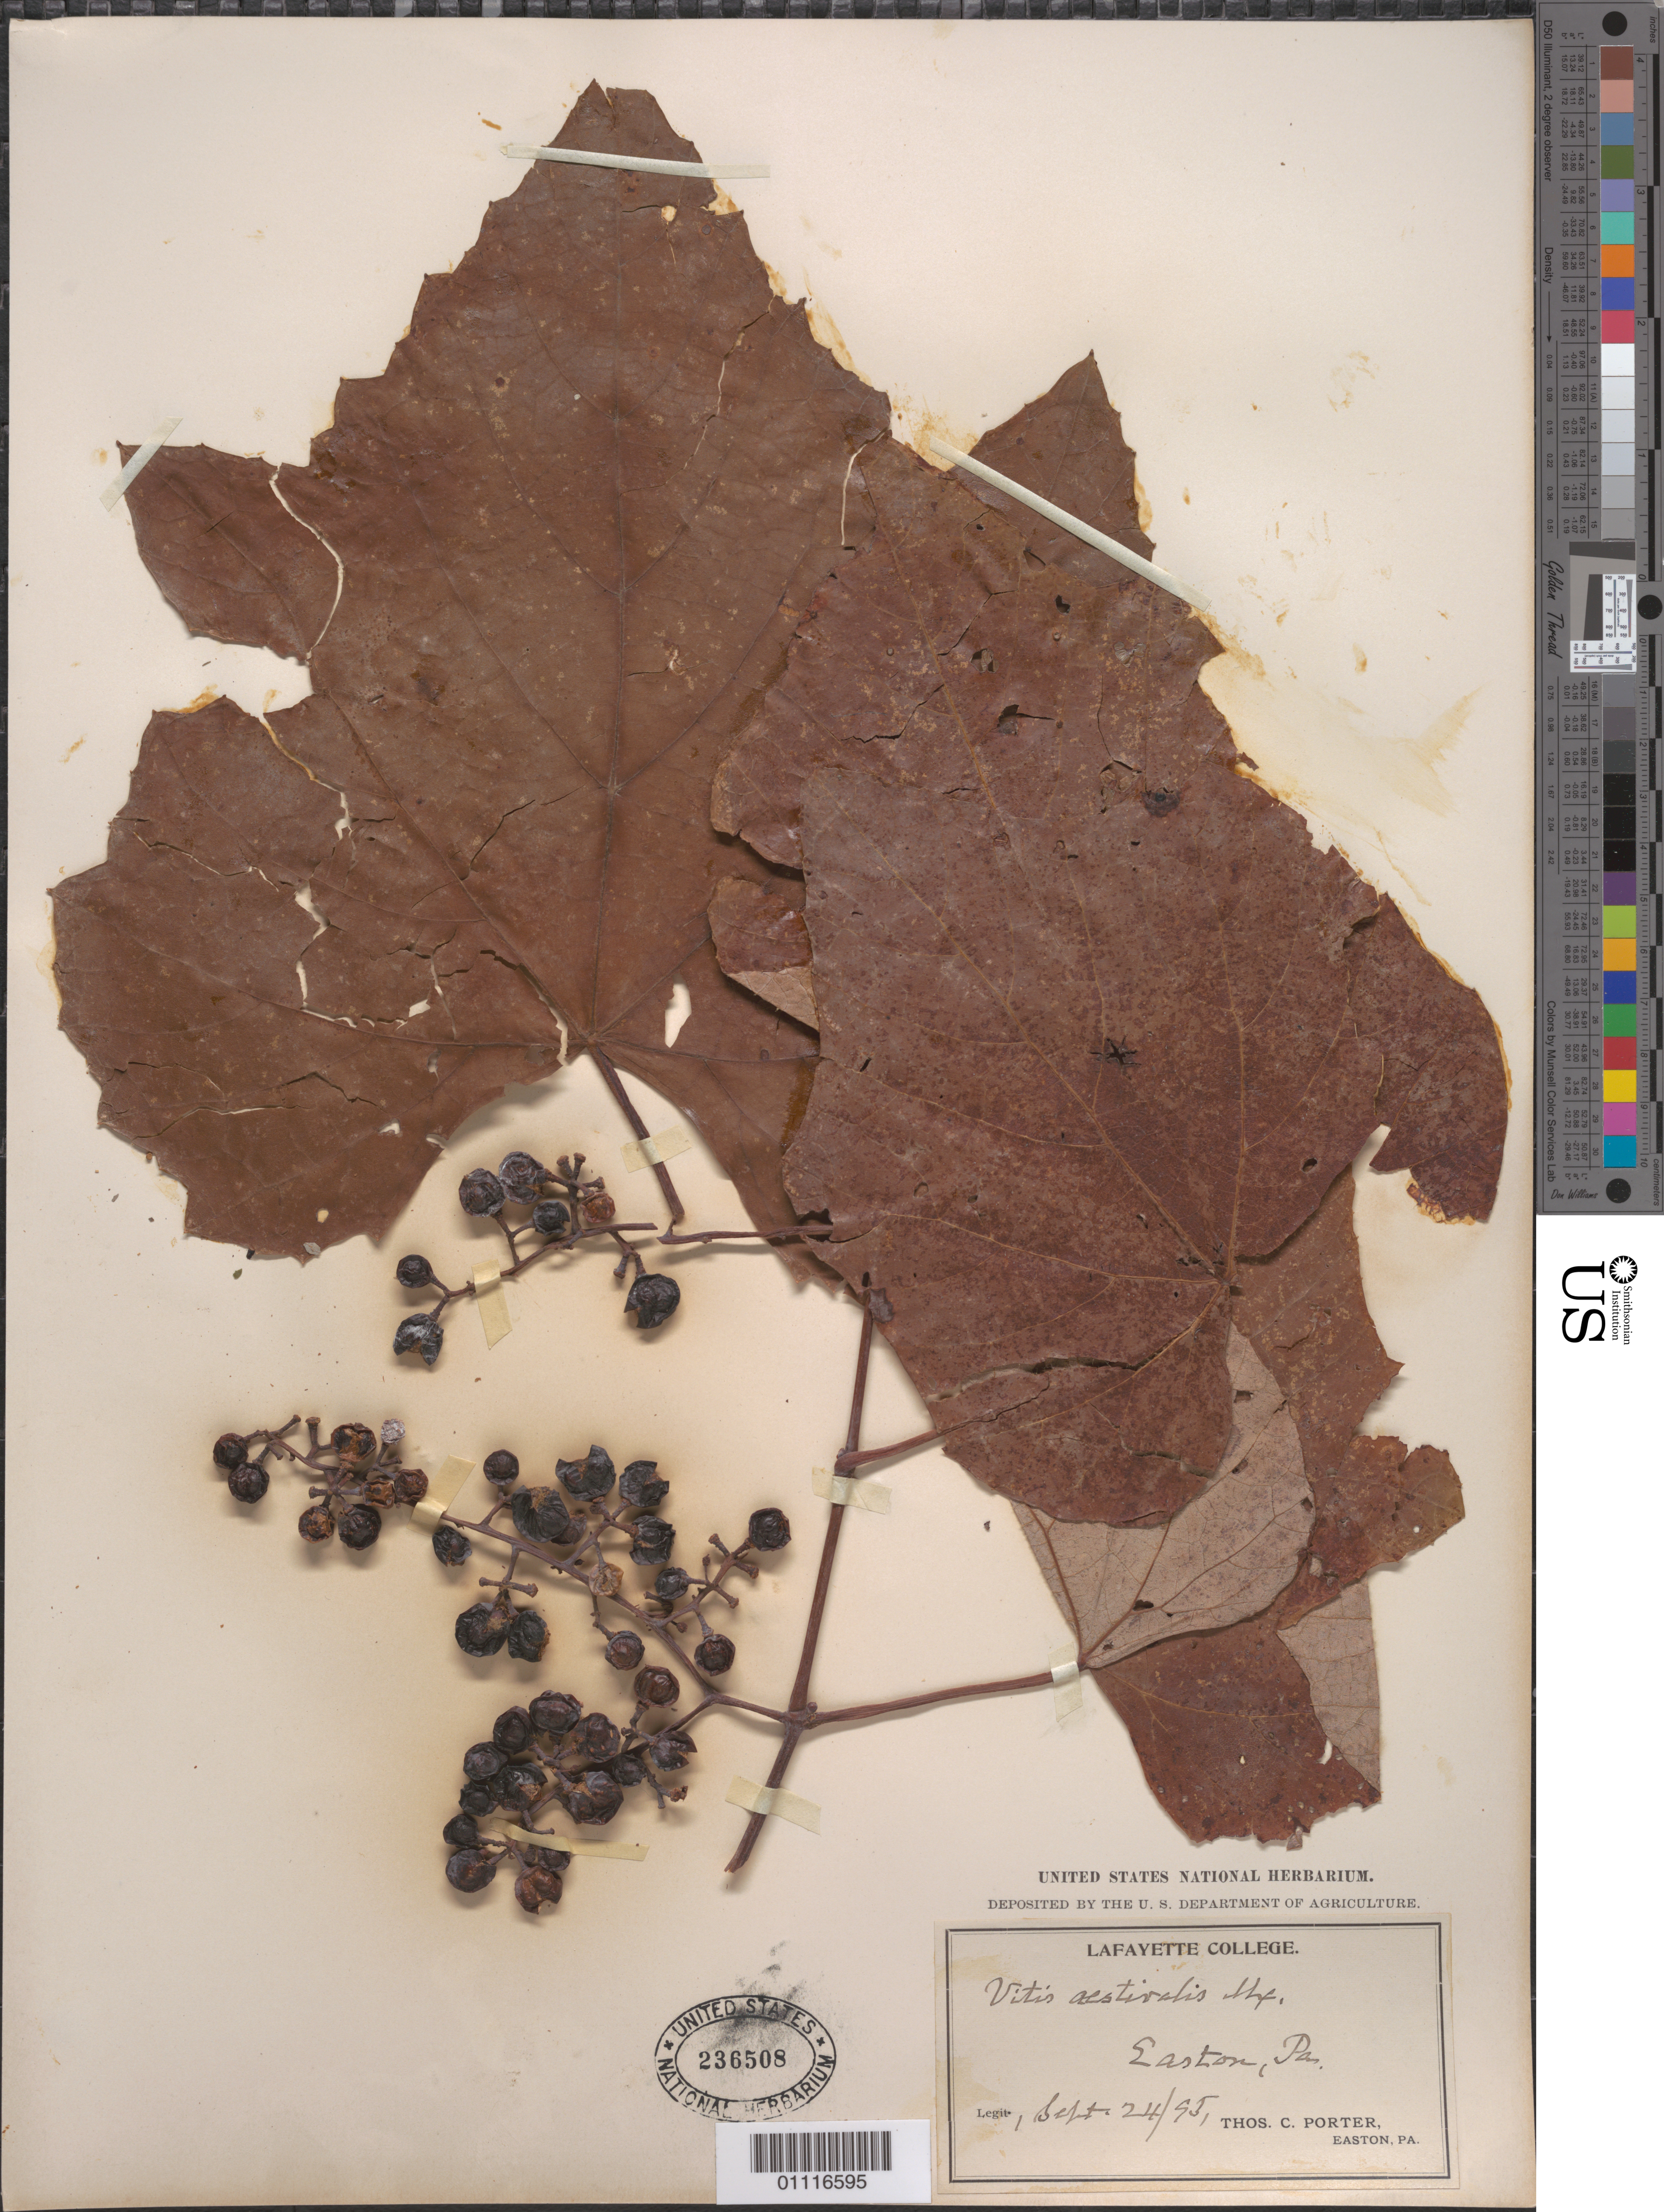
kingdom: Plantae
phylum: Tracheophyta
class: Magnoliopsida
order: Vitales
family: Vitaceae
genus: Vitis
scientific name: Vitis aestivalis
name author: Michx.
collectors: T. C. Porter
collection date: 1895-09-24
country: United States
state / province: Pennsylvania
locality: Easton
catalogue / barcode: US 236508